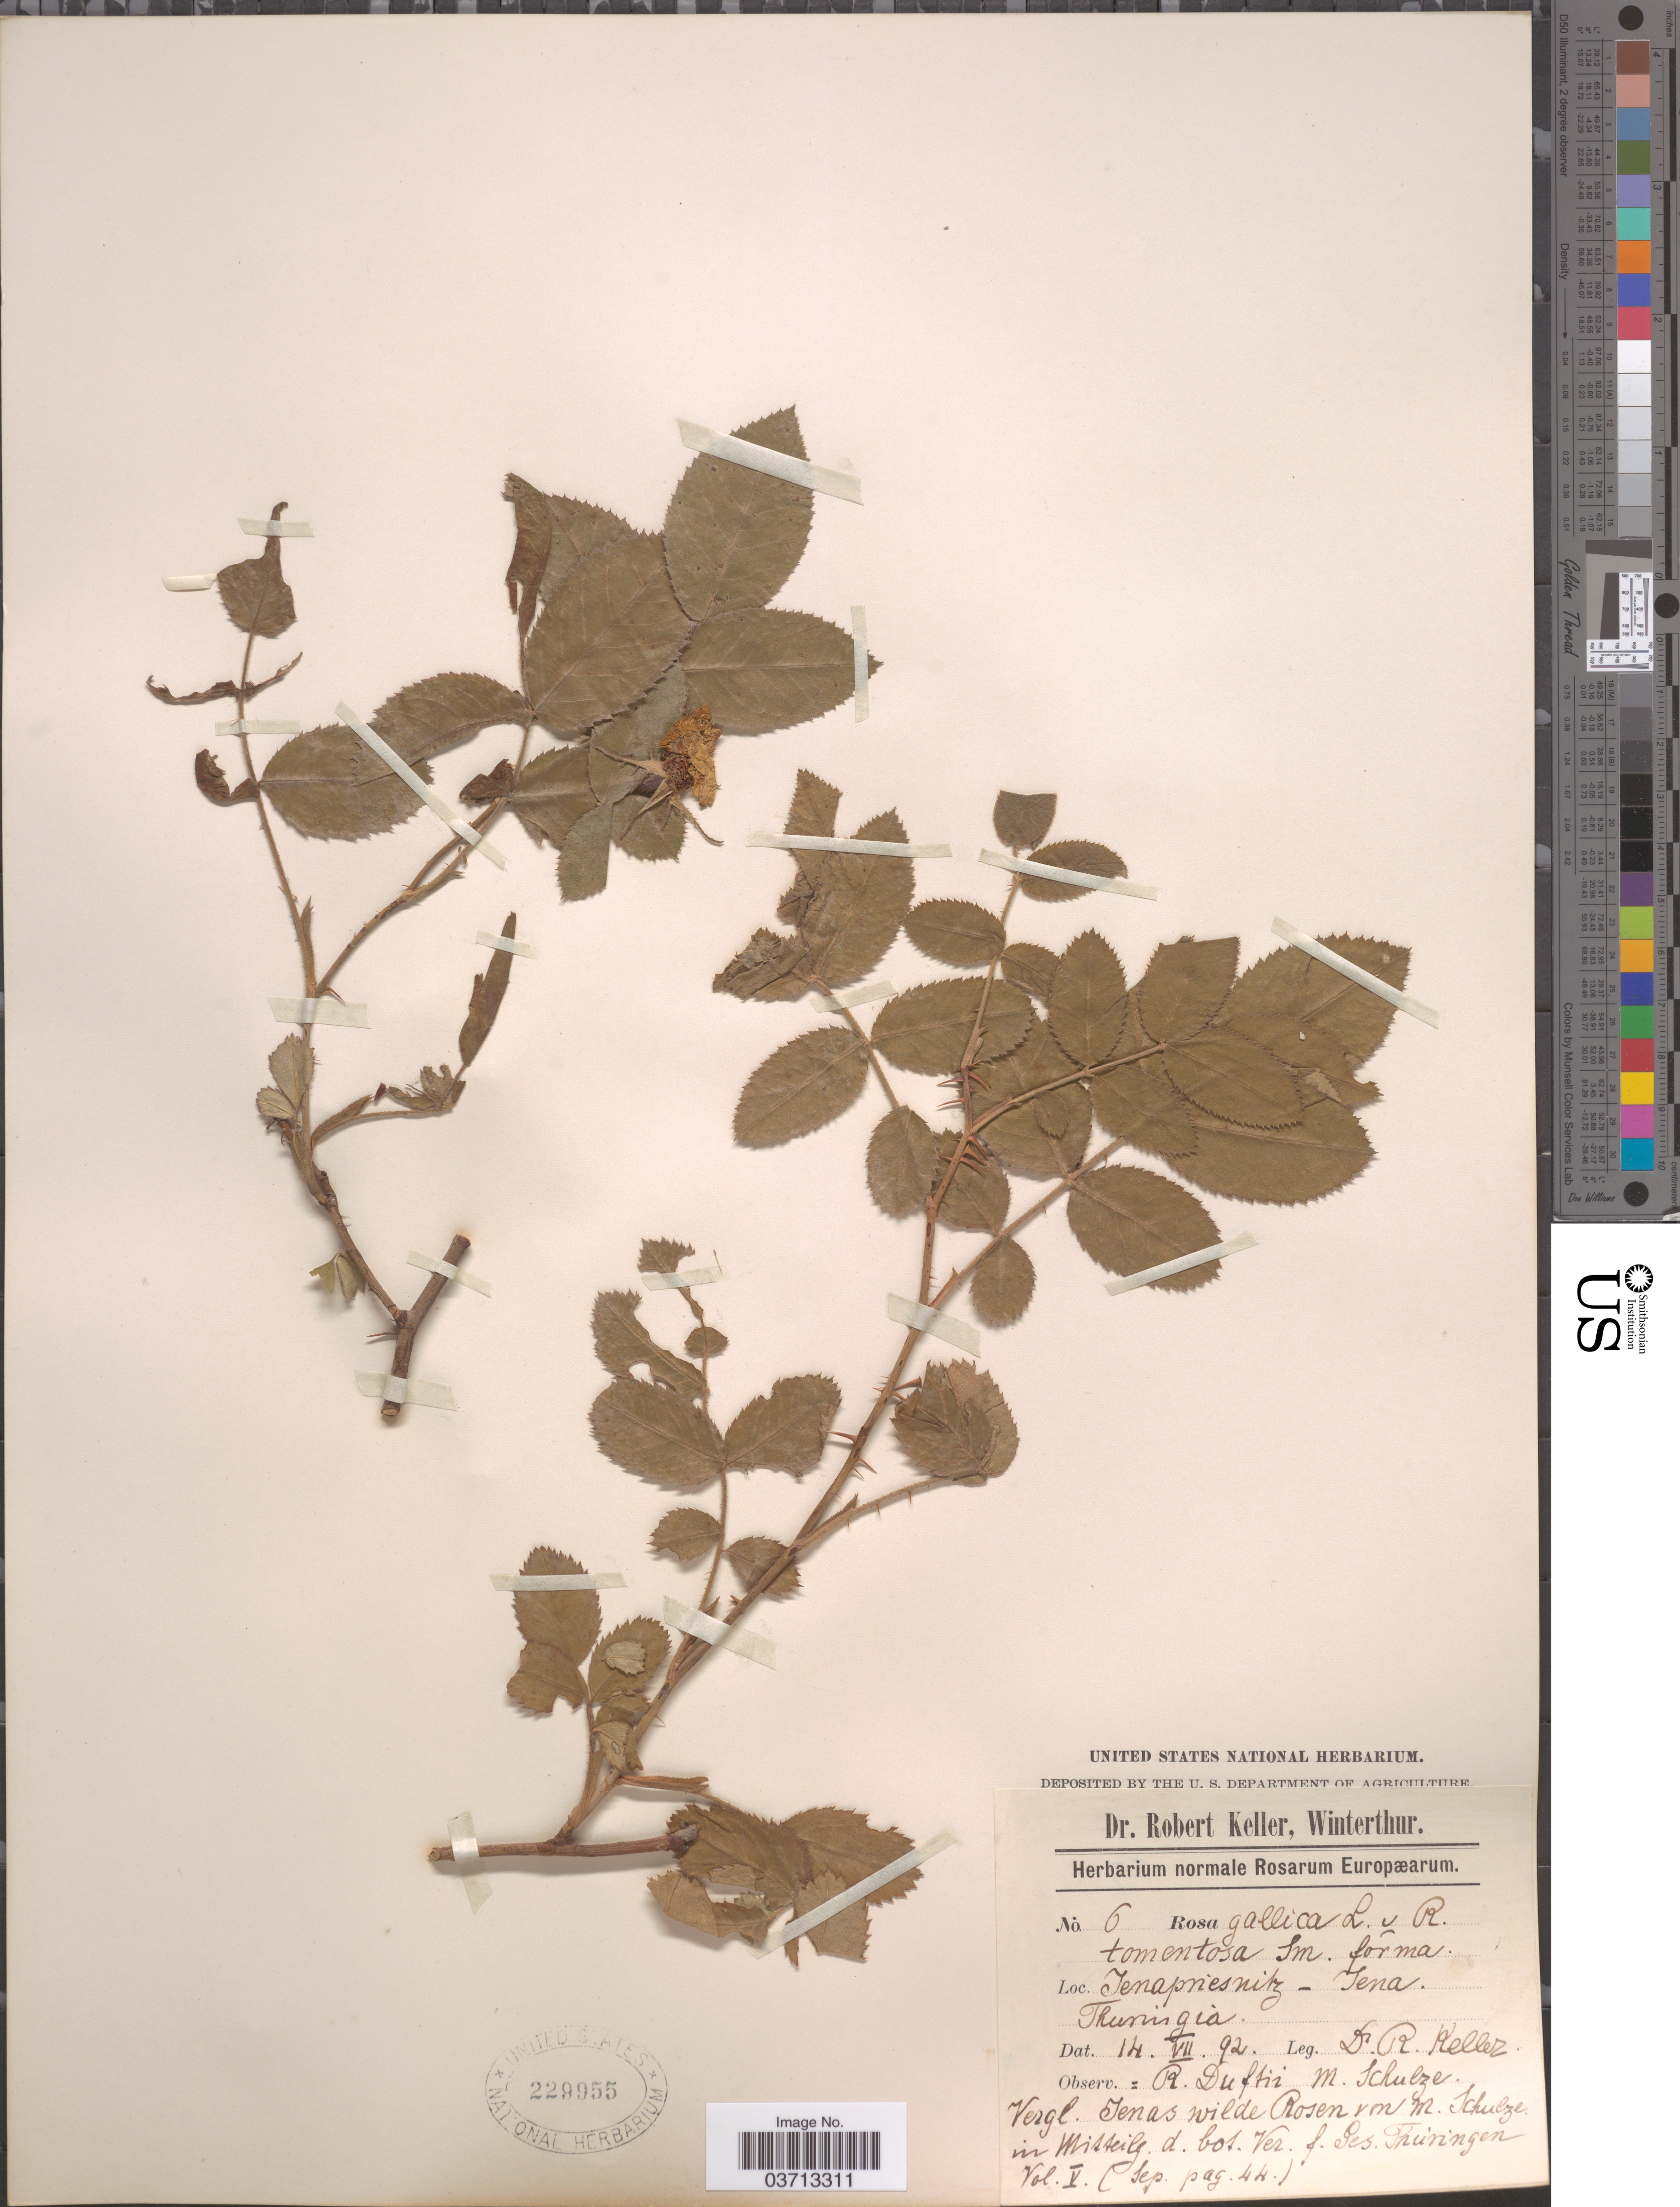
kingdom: Plantae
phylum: Tracheophyta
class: Magnoliopsida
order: Rosales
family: Rosaceae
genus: Rosa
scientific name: Rosa gallica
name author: L.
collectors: R. Keller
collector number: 6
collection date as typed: Transcribed d/m/y: 14/7/92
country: Germany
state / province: Thuringia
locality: Jenapriesnitz - Jena. Thuringia.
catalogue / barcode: US 229955